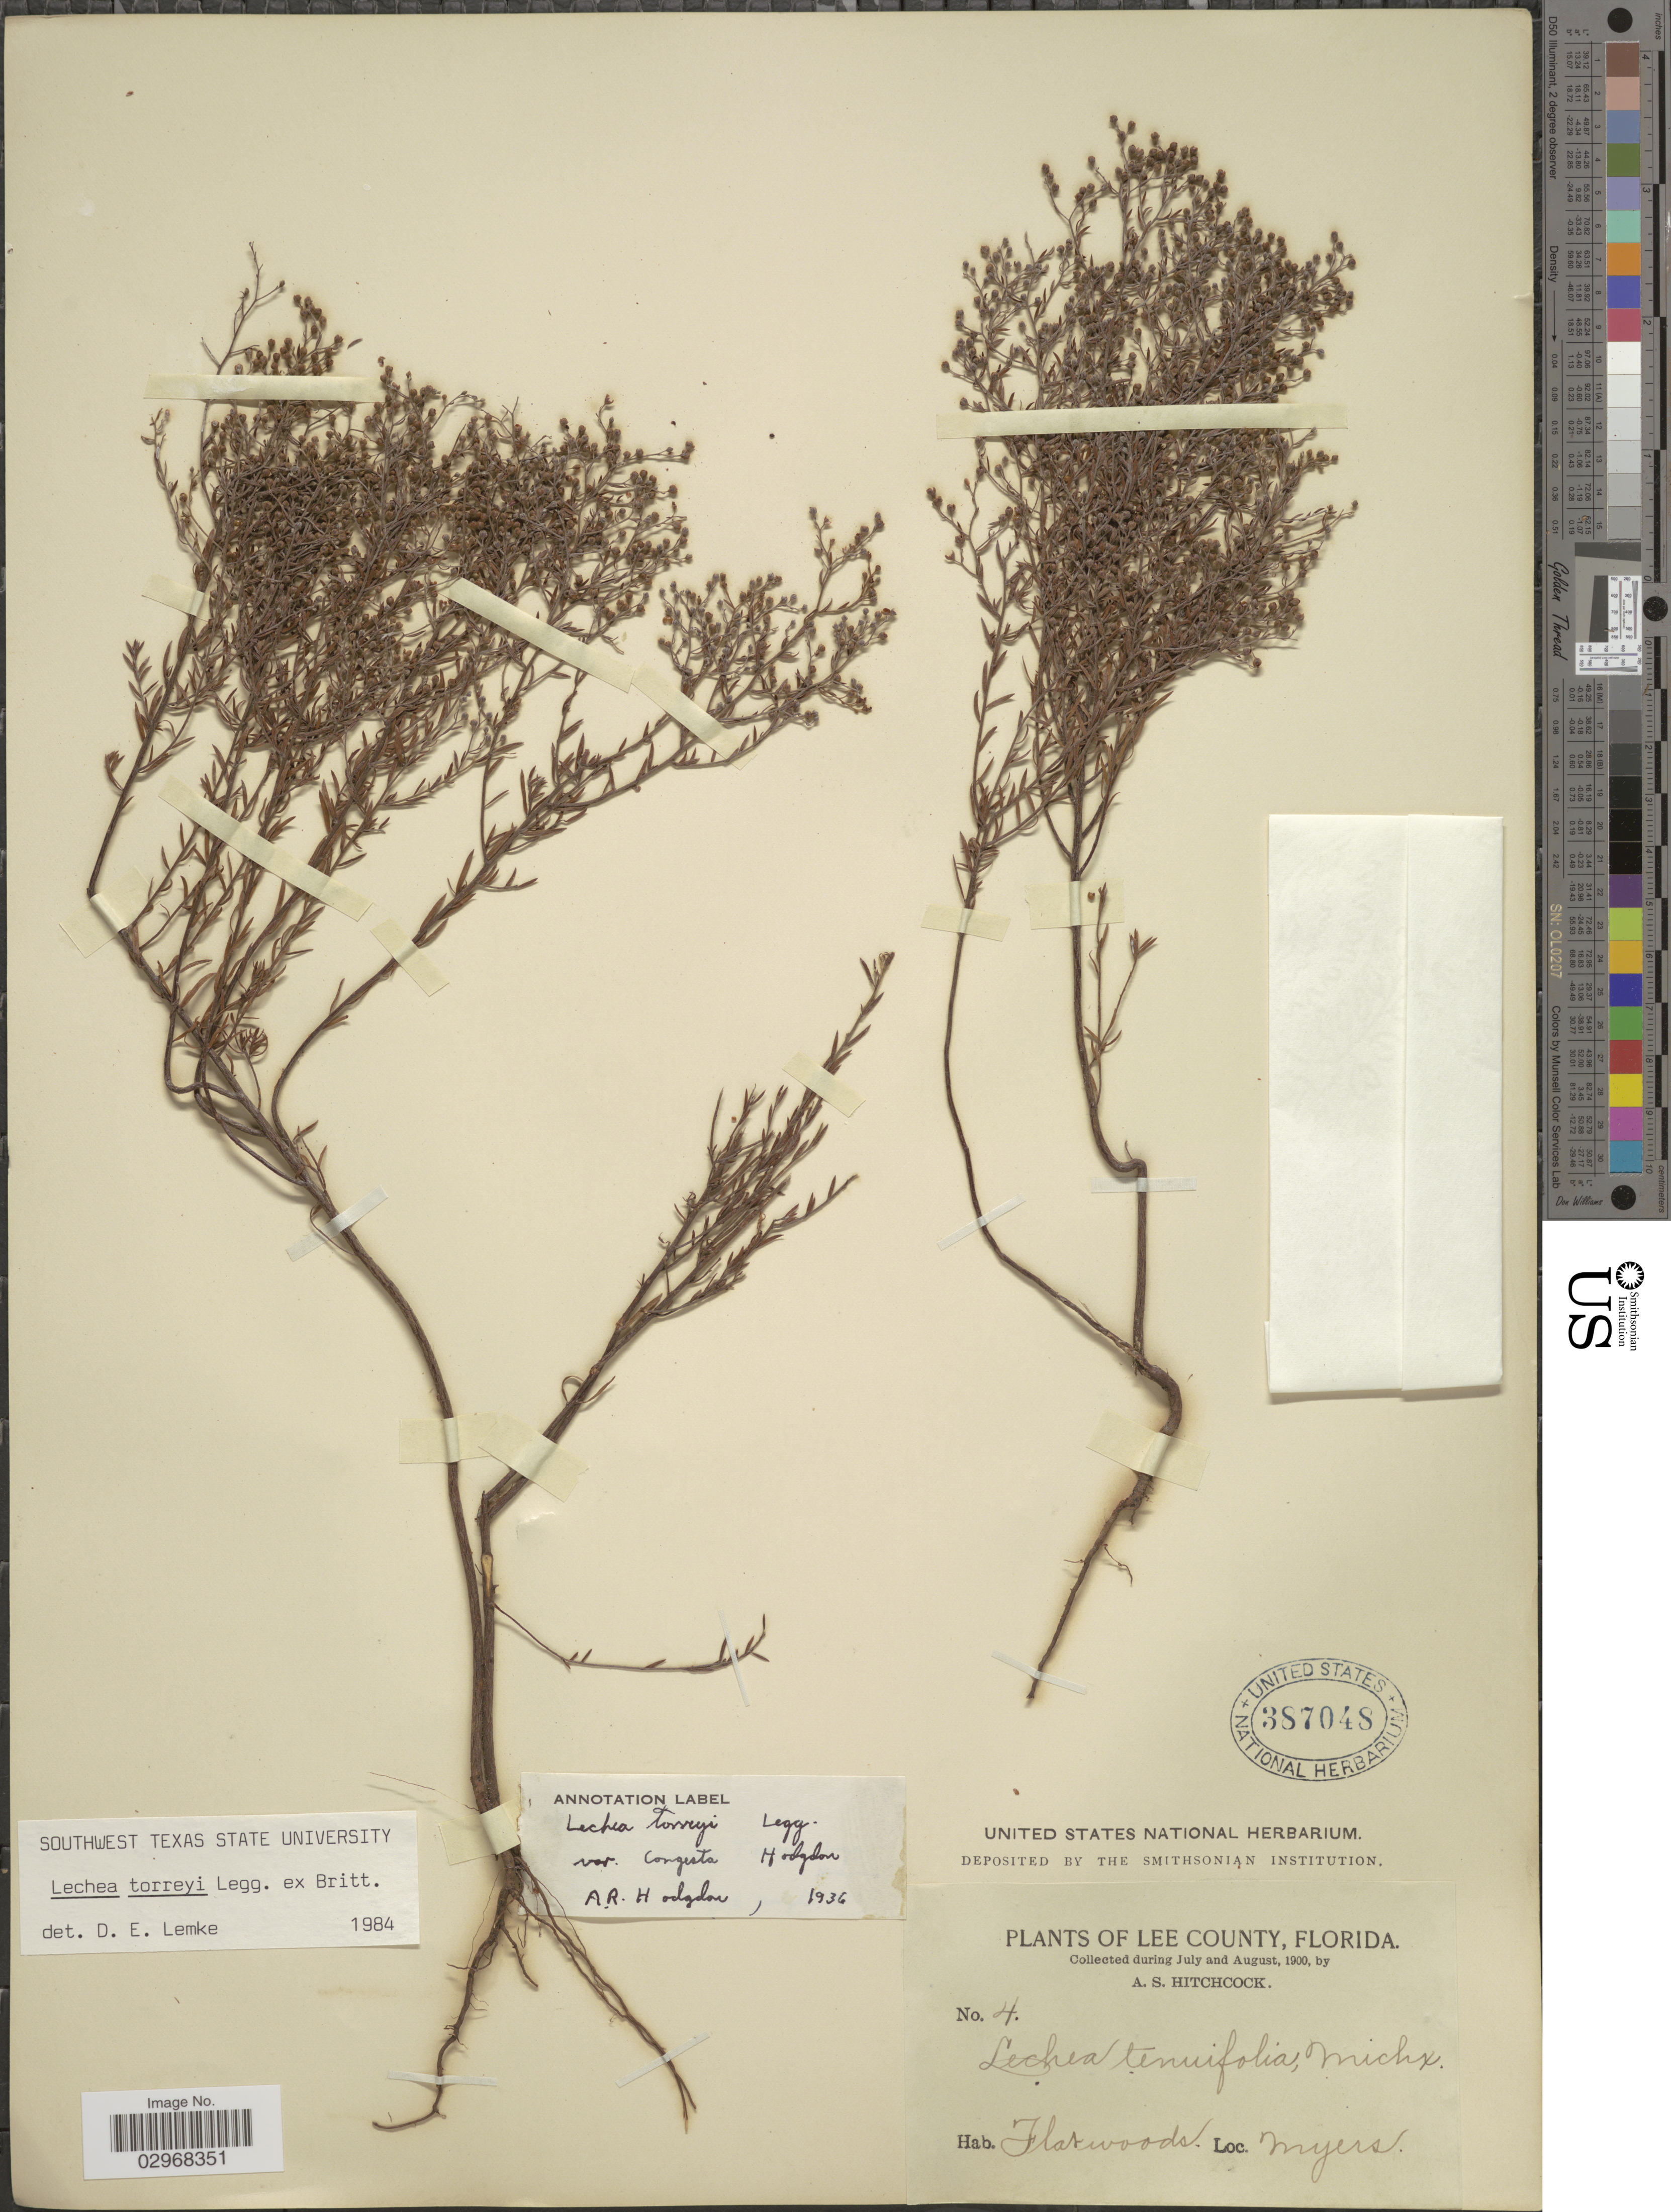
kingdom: Plantae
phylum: Tracheophyta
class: Magnoliopsida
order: Malvales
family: Cistaceae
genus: Lechea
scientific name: Lechea torreyi var. congesta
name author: Hodgdon ex D. E. Lemke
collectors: A. S. Hitchcock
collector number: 4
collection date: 1900-07/1900-08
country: United States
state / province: Florida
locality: Lee County. Myers.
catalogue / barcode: US 387048